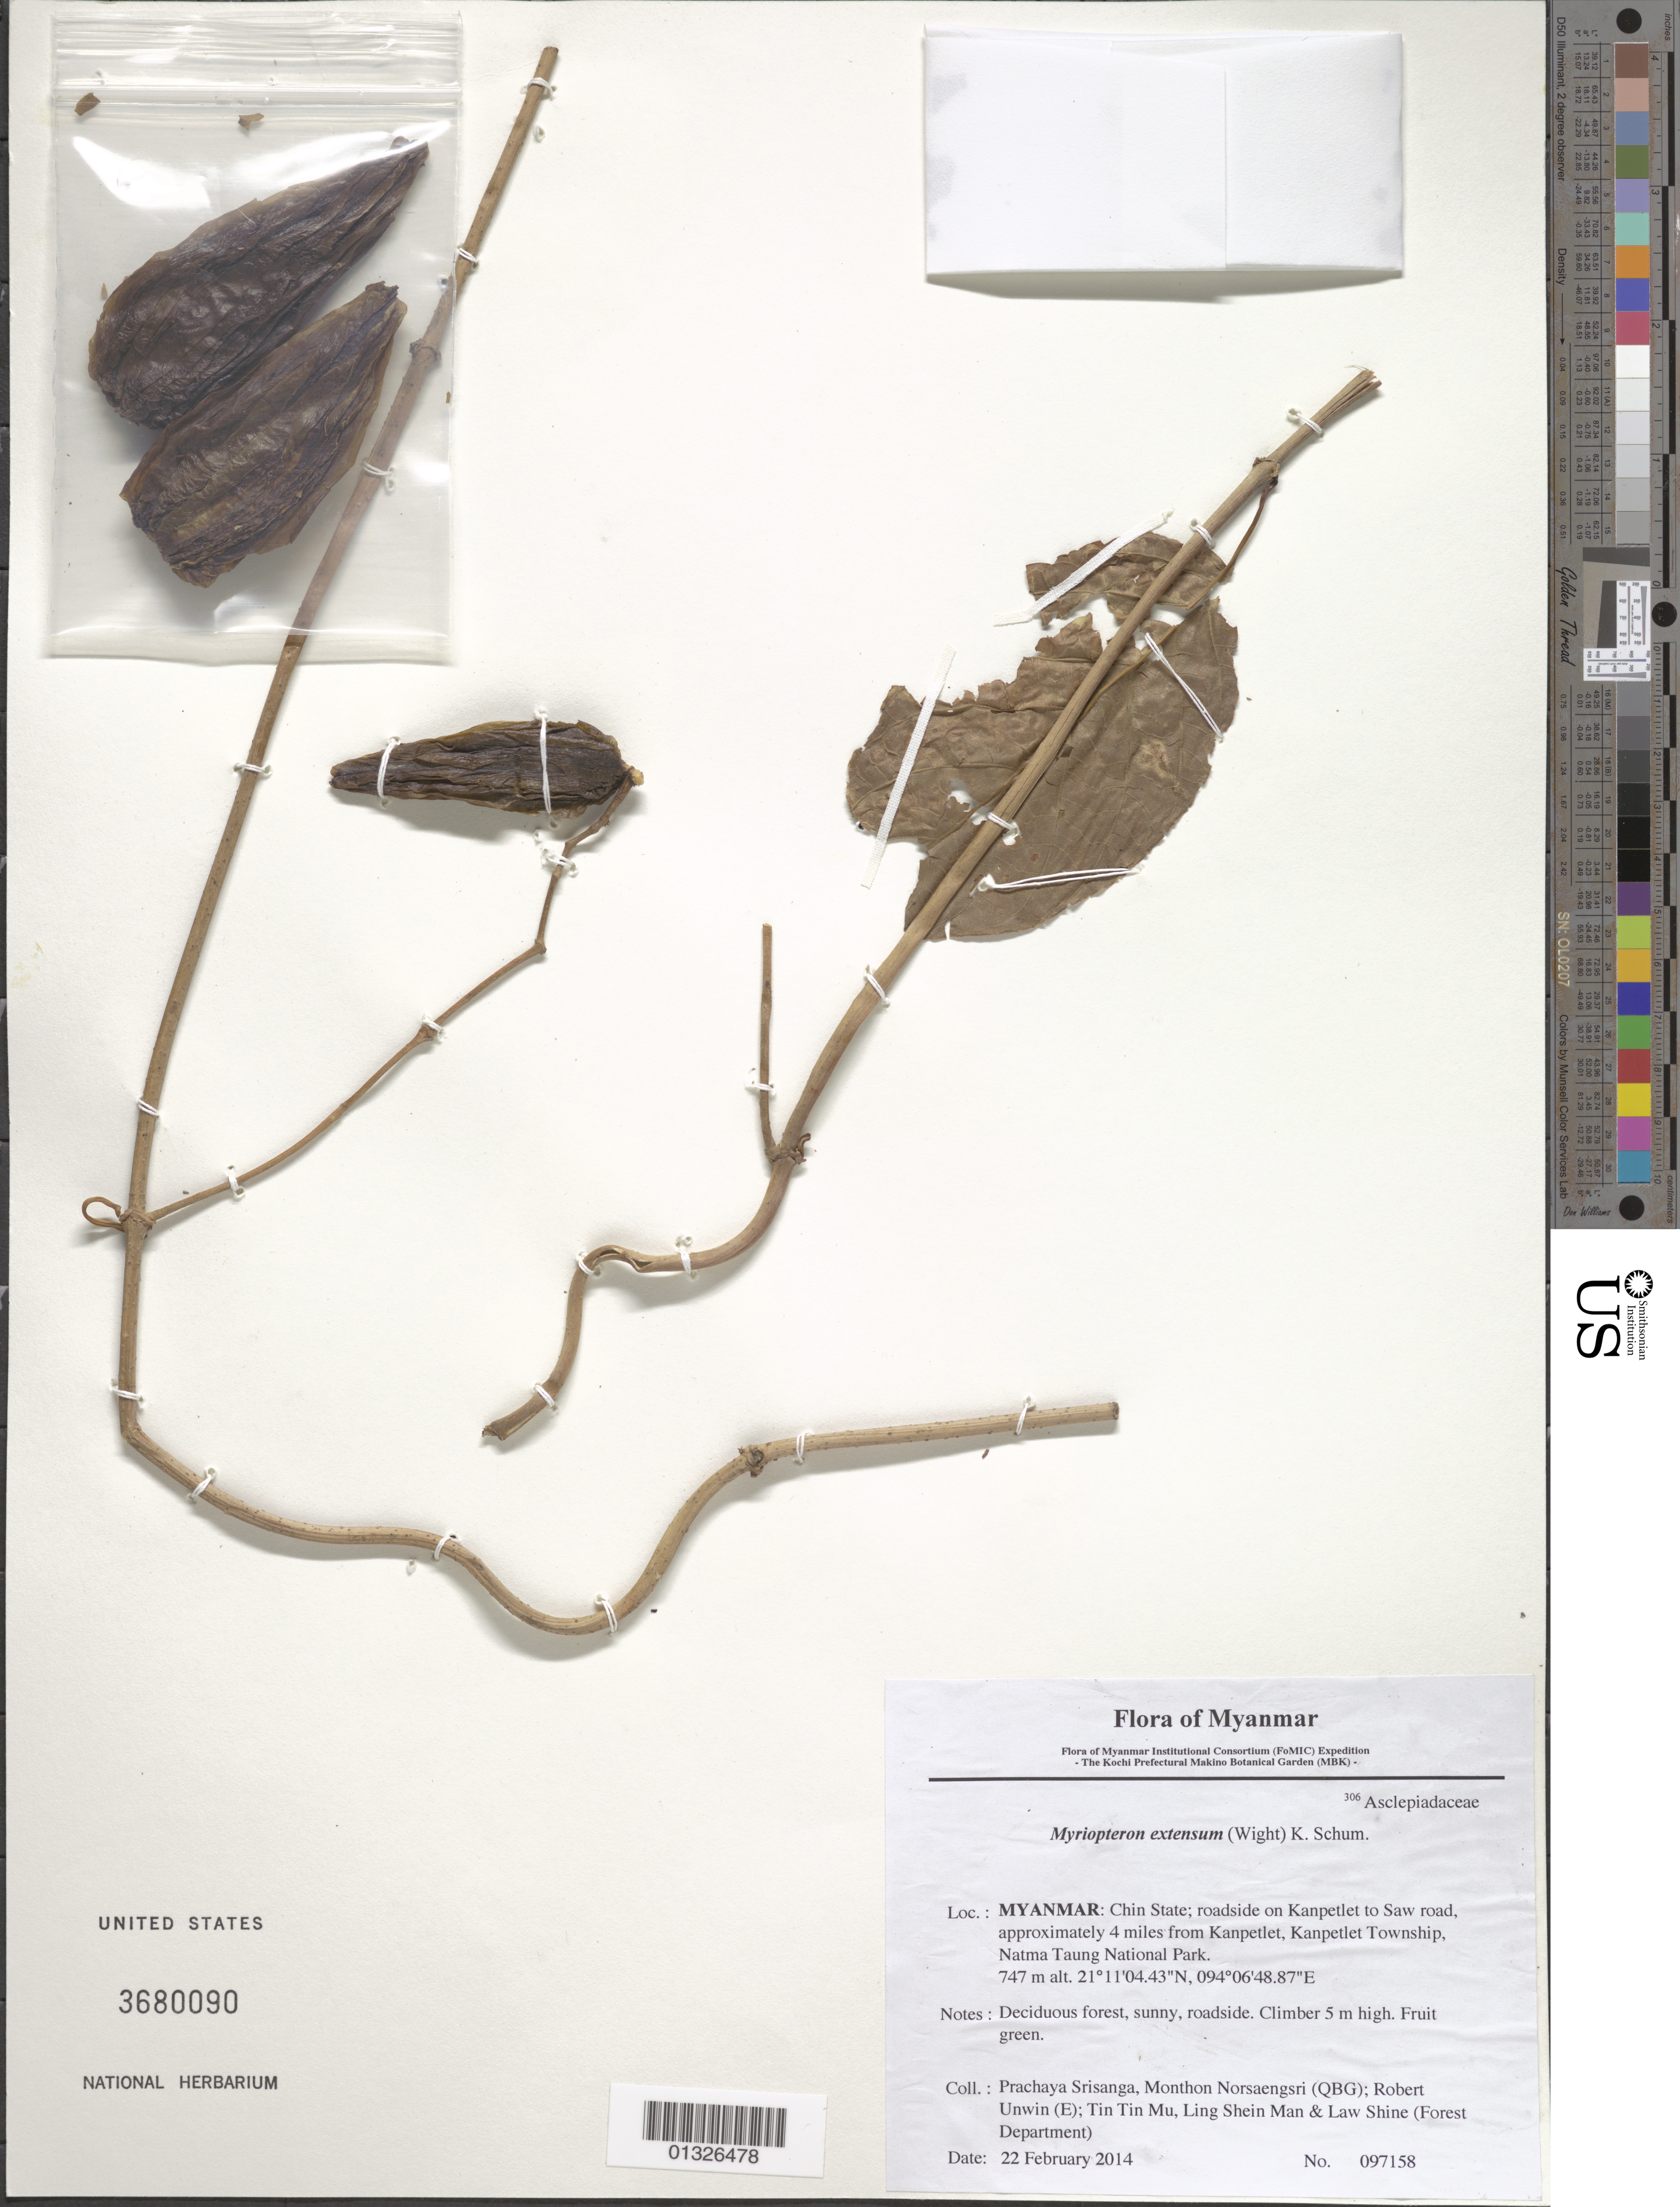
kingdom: Plantae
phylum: Tracheophyta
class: Magnoliopsida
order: Gentianales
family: Apocynaceae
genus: Myriopteron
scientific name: Myriopteron extensum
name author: (C. Wright) K. Schum.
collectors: P. Srisanga, M. Norsaengsri, R. Unwin, Tin Tin Mu, Ling Shein Man & L. Shine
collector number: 97158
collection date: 2014-02-22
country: Myanmar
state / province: Chin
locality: Roadside on Kanpetlet to Saw road, approximately 4 miles from Kanpetlet, Kanpetlet Township, Natma Taung National Park.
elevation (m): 747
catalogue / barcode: US 3680090